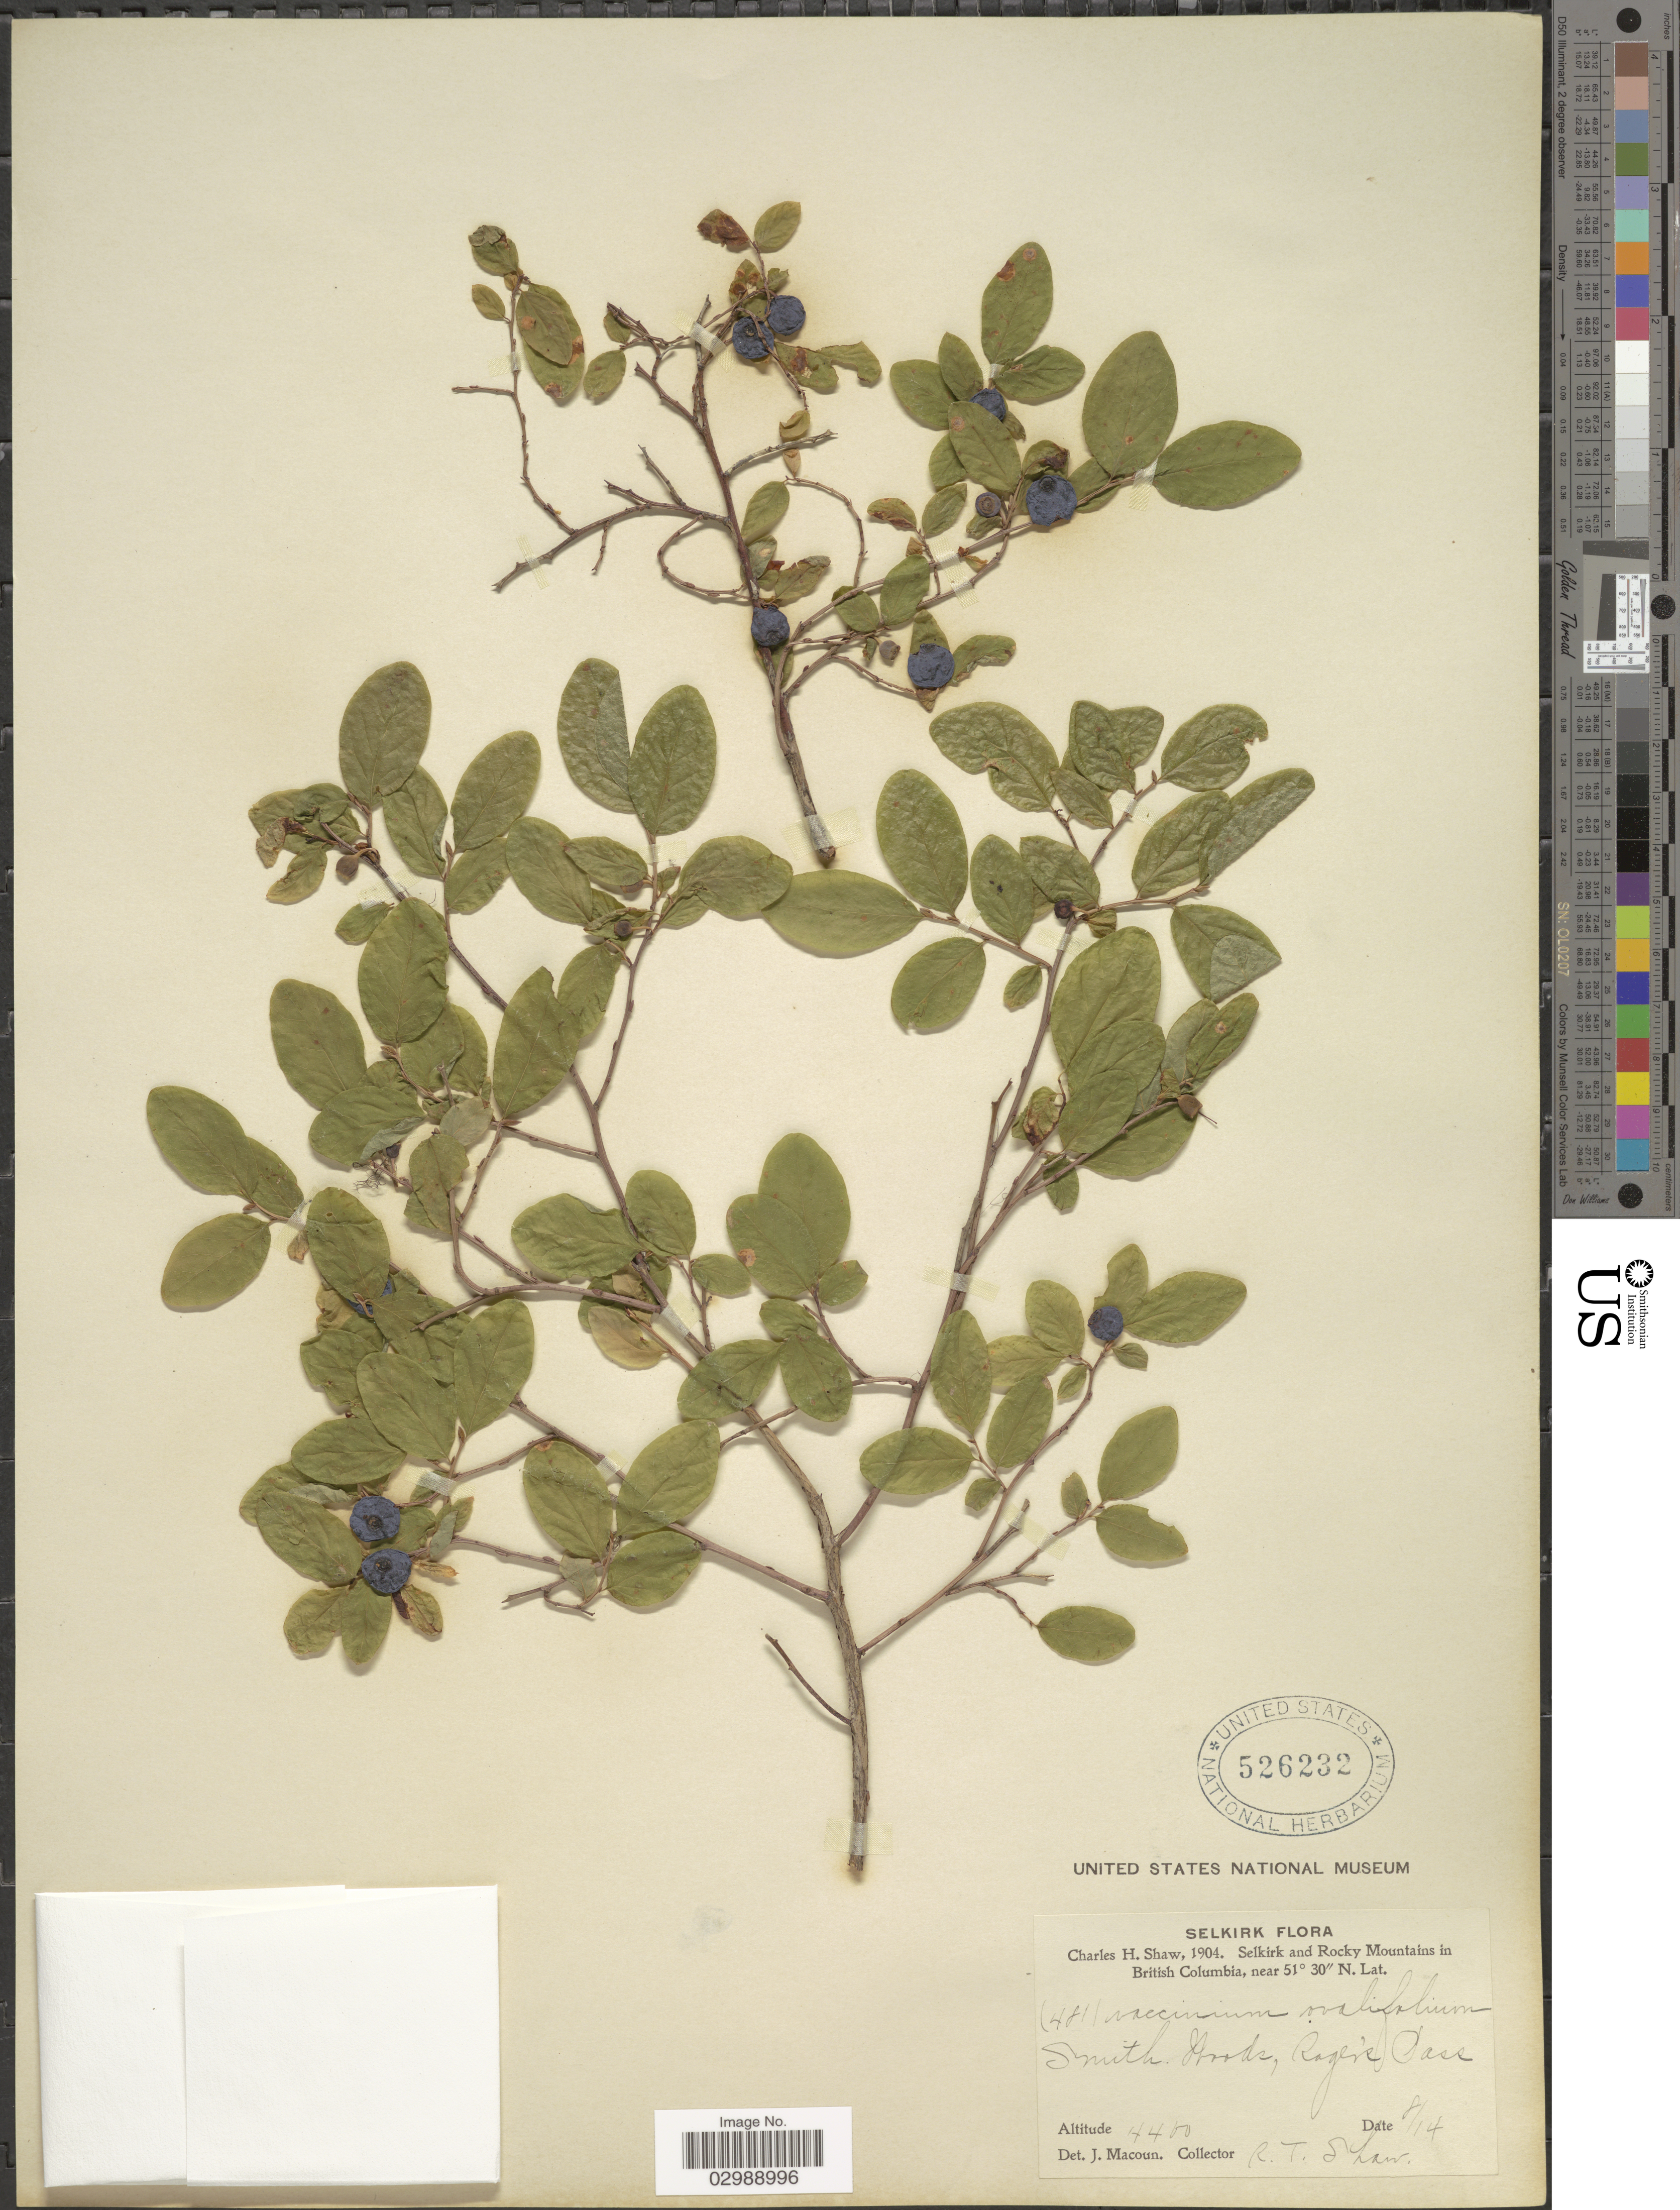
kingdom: Plantae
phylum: Tracheophyta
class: Magnoliopsida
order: Ericales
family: Ericaceae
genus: Vaccinium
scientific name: Vaccinium ovalifolium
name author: Sm.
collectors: R. T. Shaw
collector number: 481*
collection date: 1904-08-14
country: Canada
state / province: British Columbia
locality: Selkirk and Rocky Mountains. Smith Woods, Roger's Pass.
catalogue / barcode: US 526232